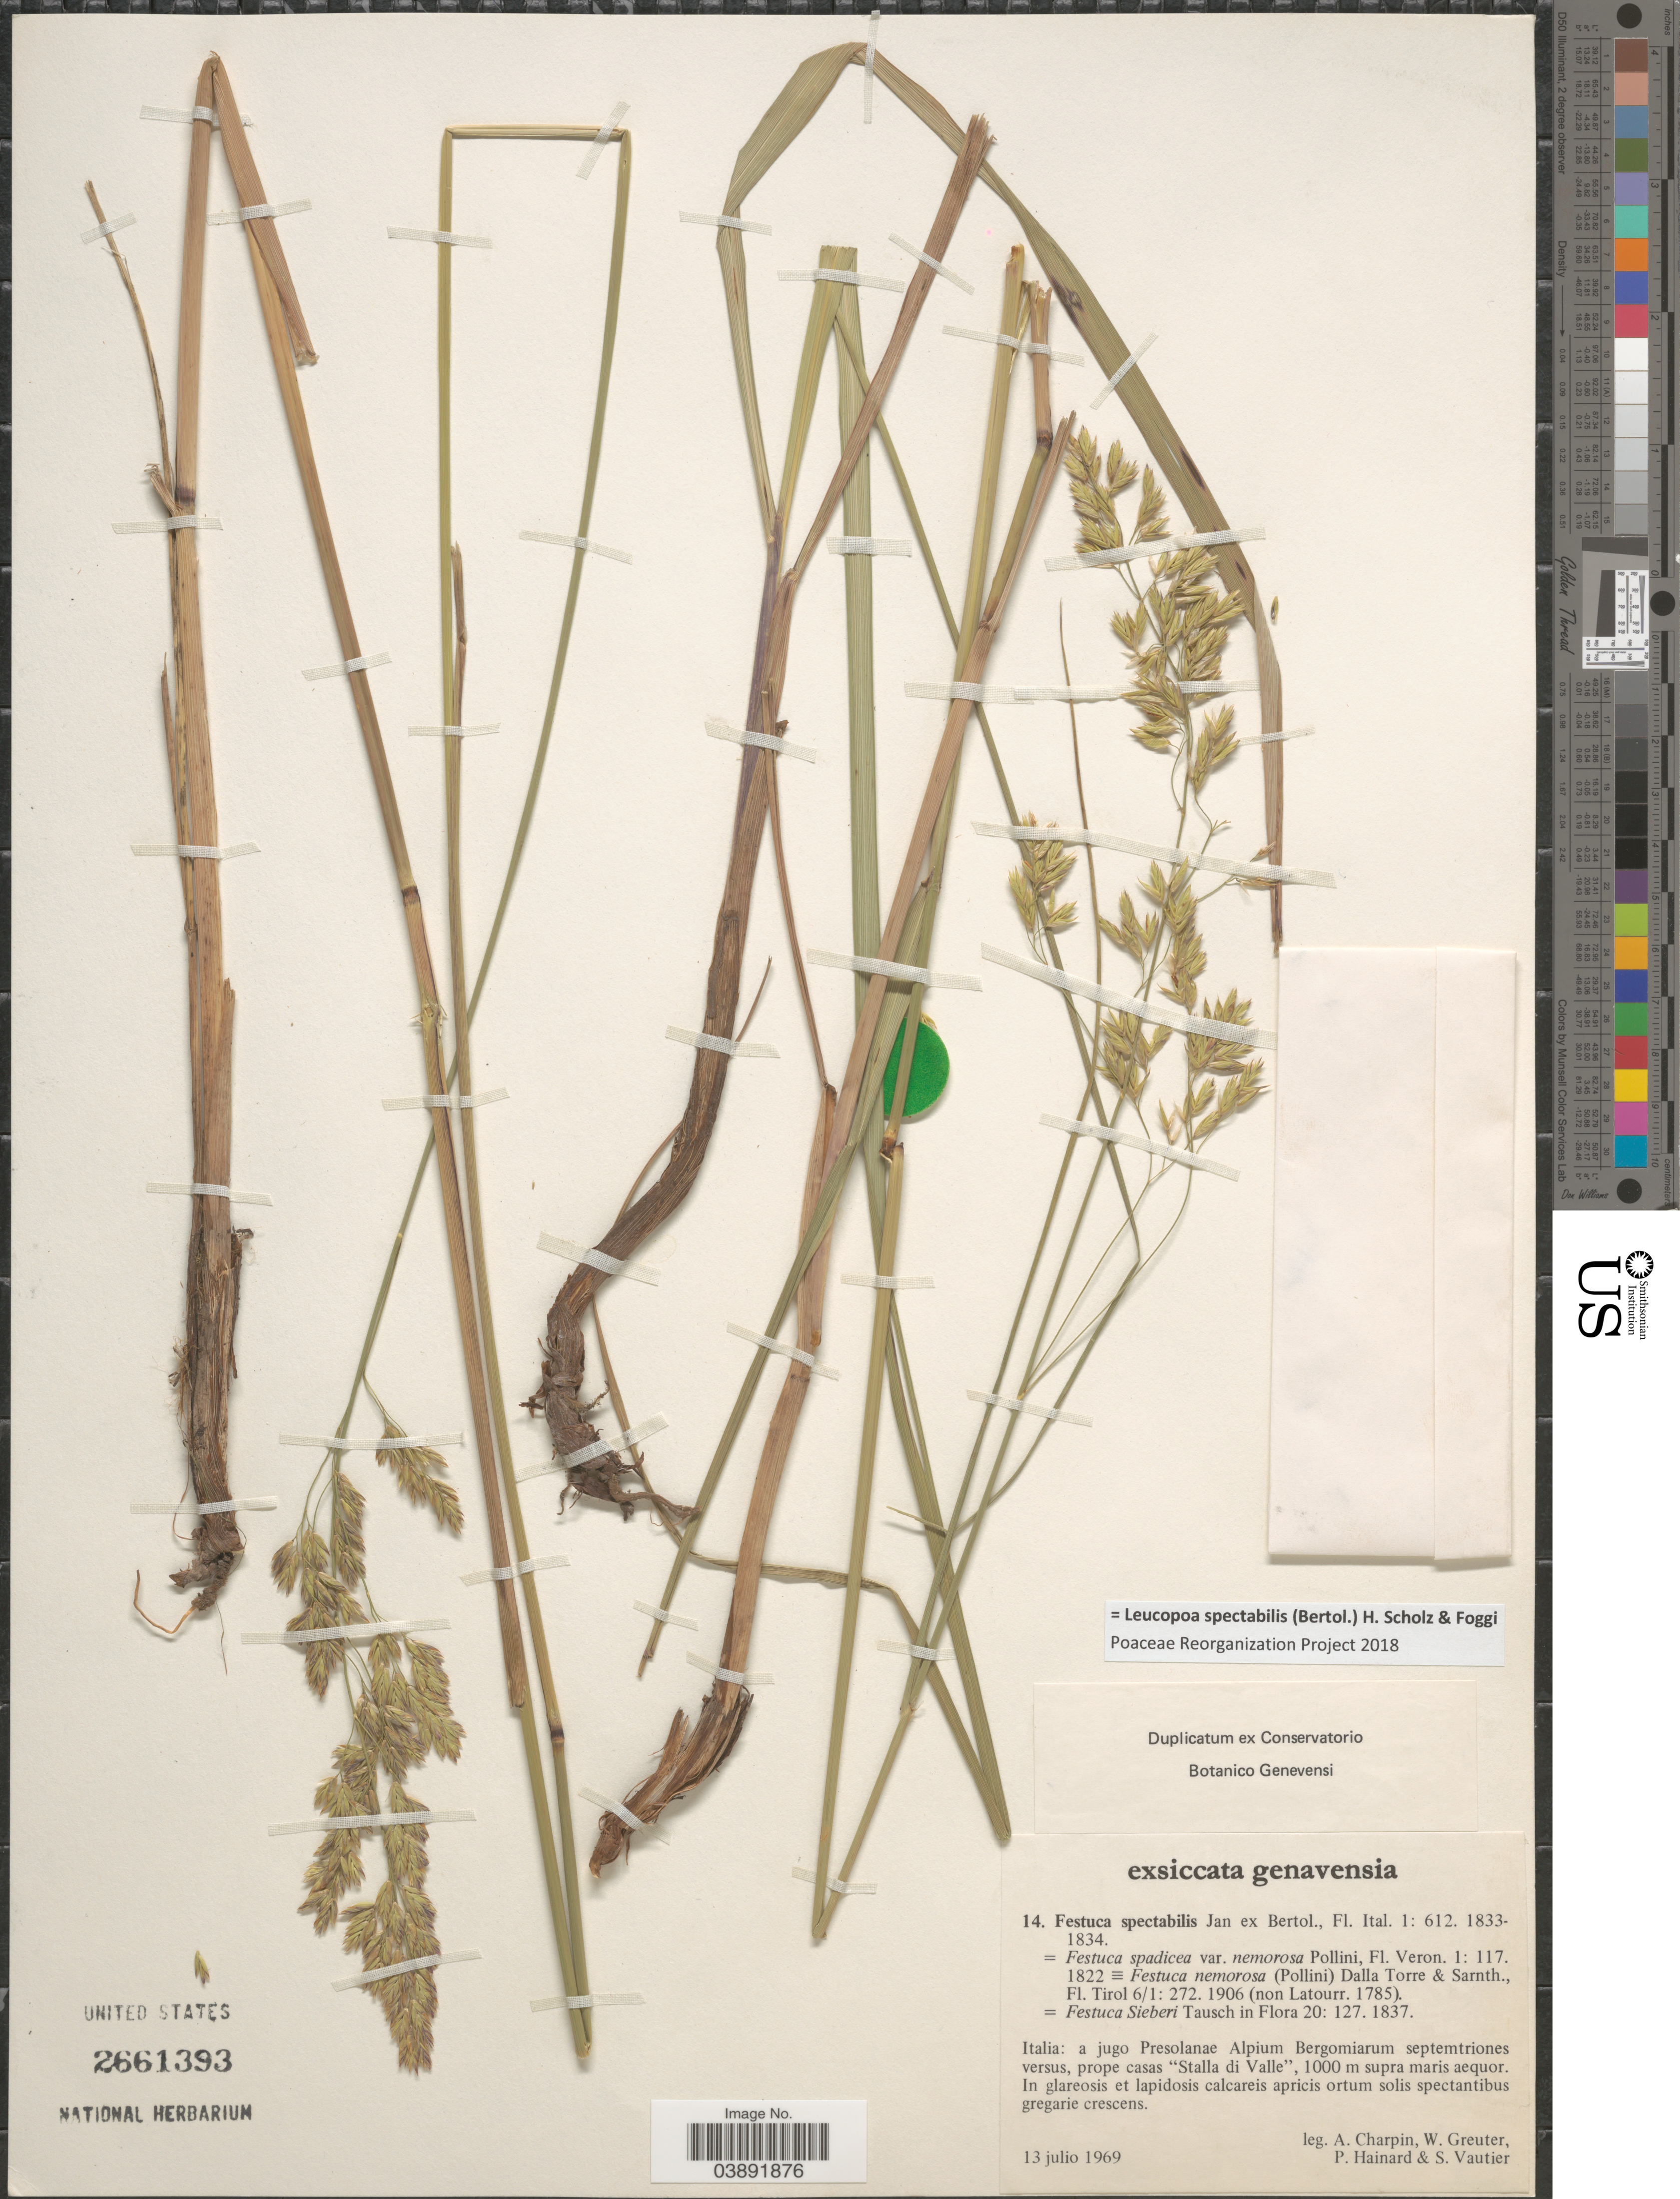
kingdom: Plantae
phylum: Tracheophyta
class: Liliopsida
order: Poales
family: Poaceae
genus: Leucopoa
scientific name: Leucopoa spectabilis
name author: (Bertol.) H. Scholz & Foggi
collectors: A. Charpin, W. Greuter, P. Hainard & S. Vautier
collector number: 14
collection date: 1969-07-13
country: Italy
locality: Genavensia. A jugo Presolanae Alpium Bergomiarum septemtriones versus, prope casas "Stalla di Valle".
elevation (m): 1000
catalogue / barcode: US 2661393